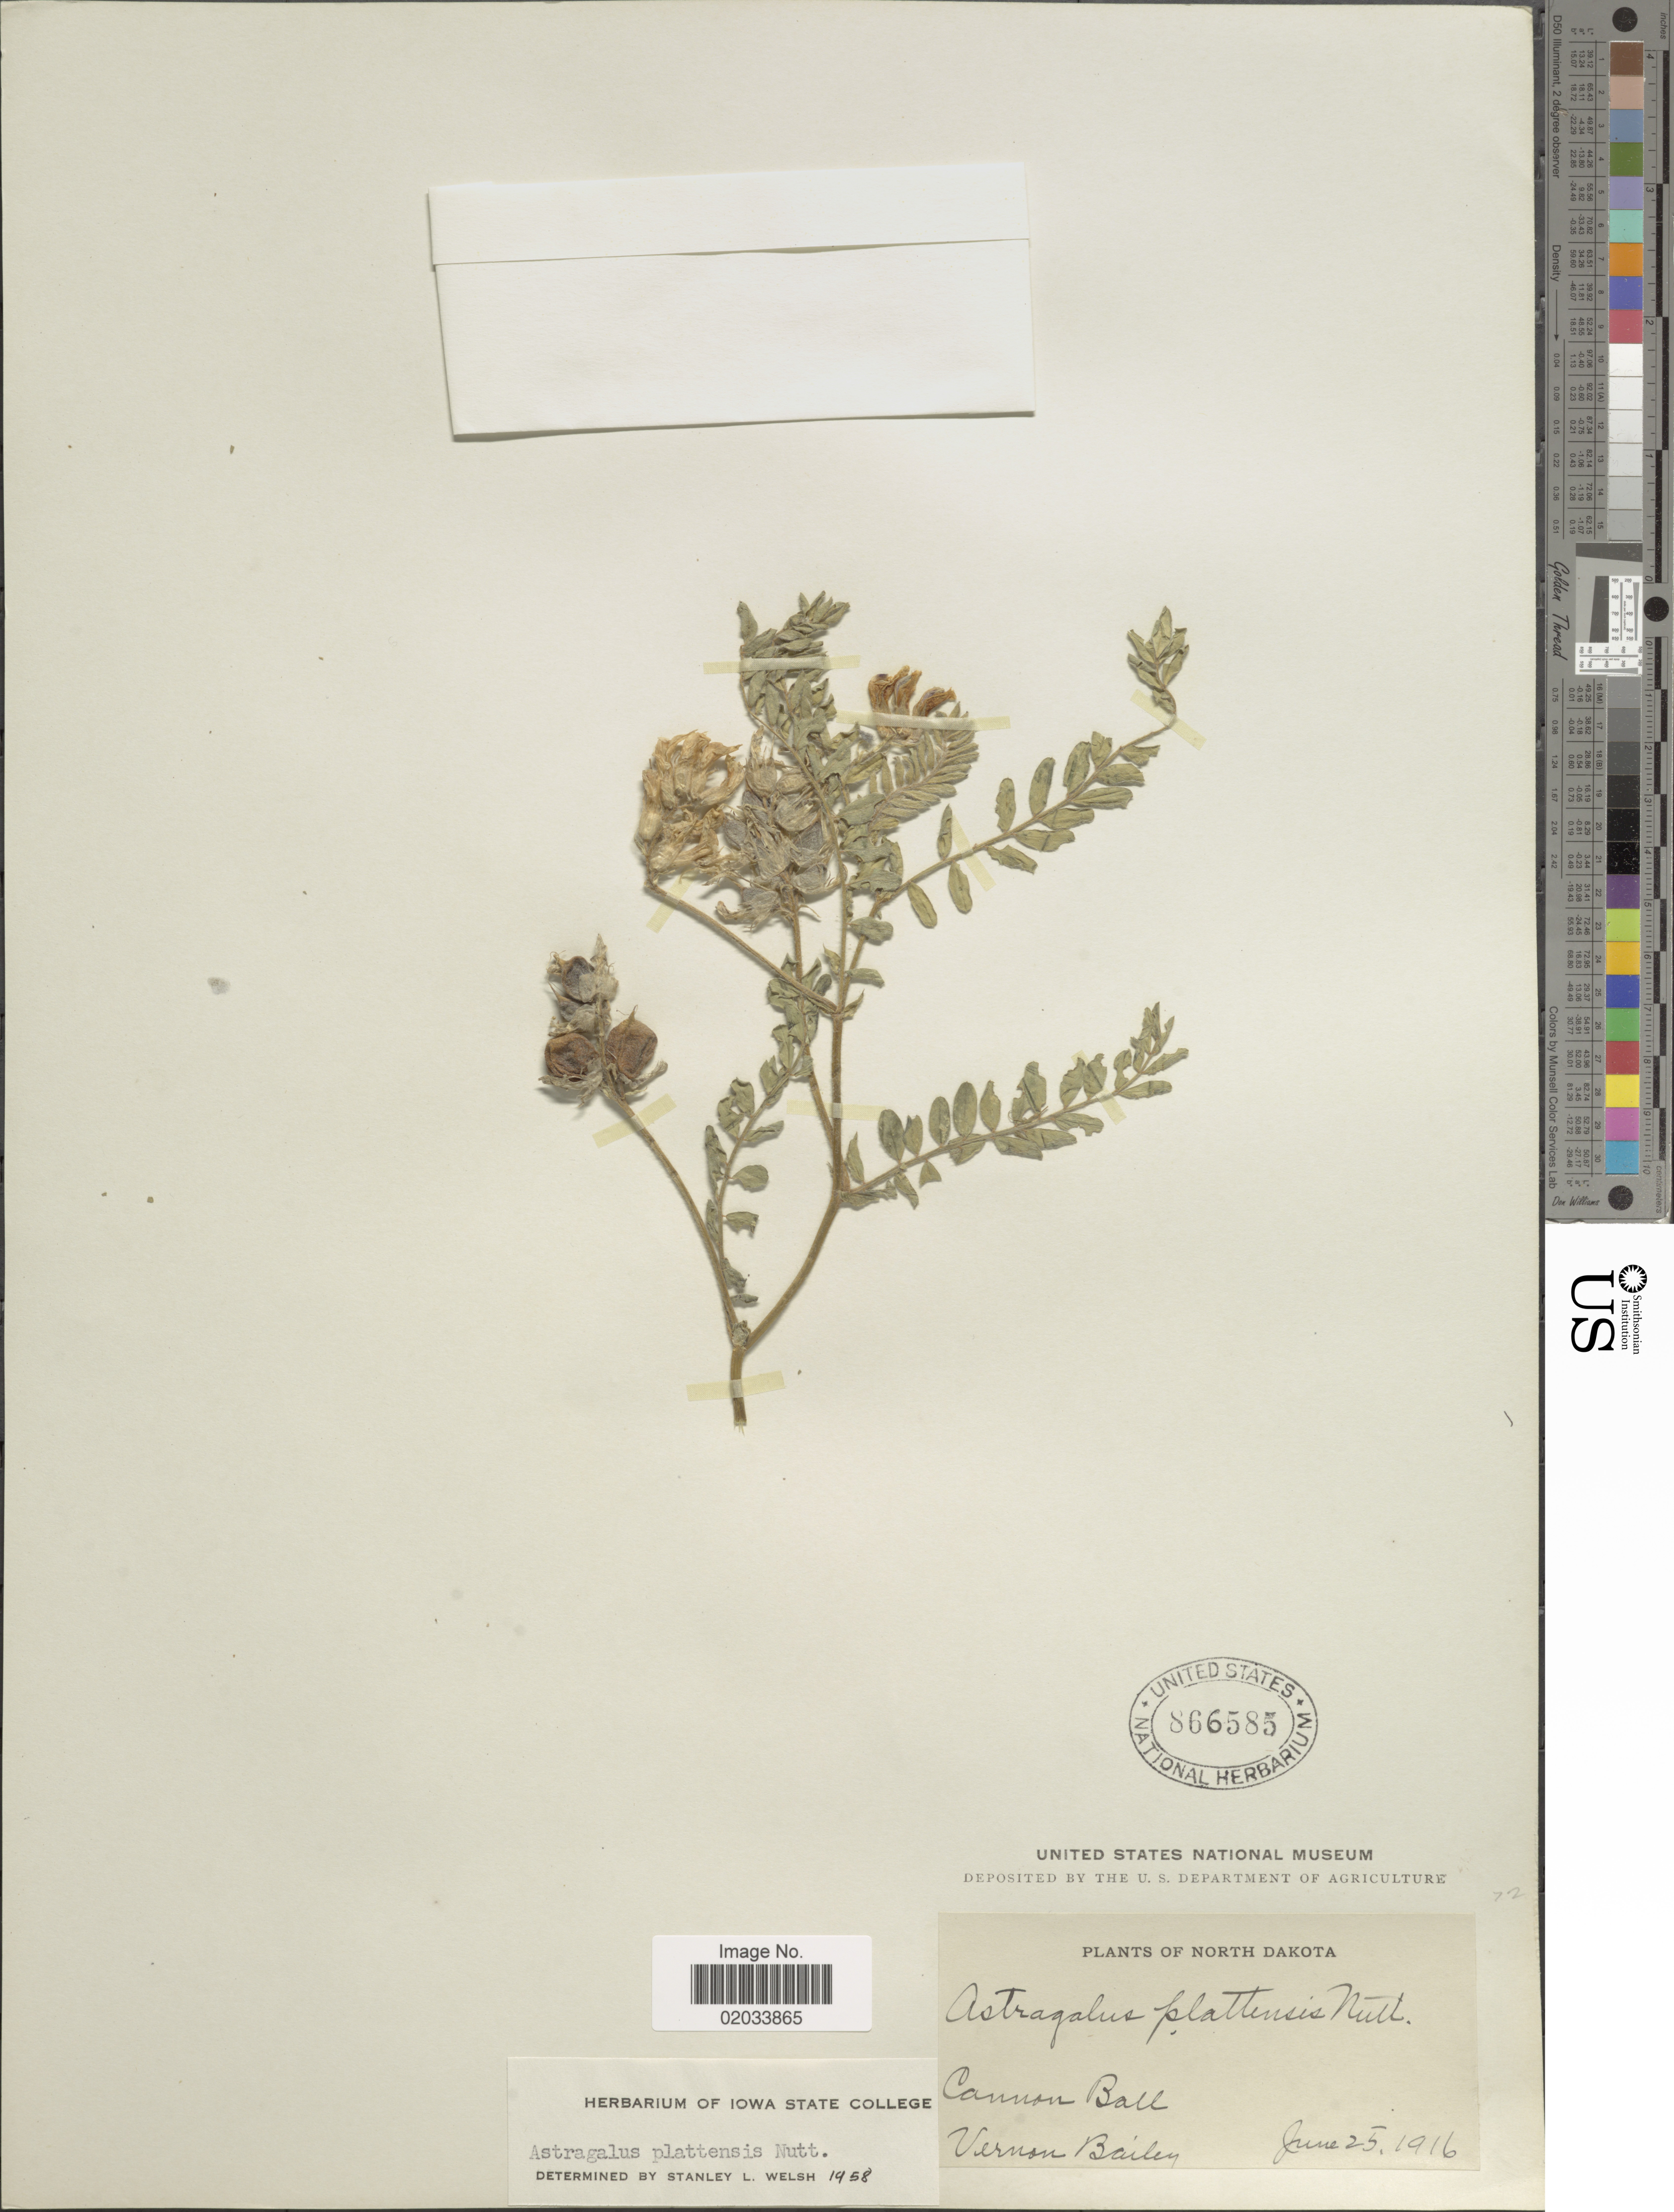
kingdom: Plantae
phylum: Tracheophyta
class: Magnoliopsida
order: Fabales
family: Fabaceae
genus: Astragalus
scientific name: Astragalus plattensis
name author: Nutt. ex Torr. & A. Gray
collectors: V. O. Bailey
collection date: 1916-06-25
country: United States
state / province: North Dakota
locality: Cannon Ball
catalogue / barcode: US 866585